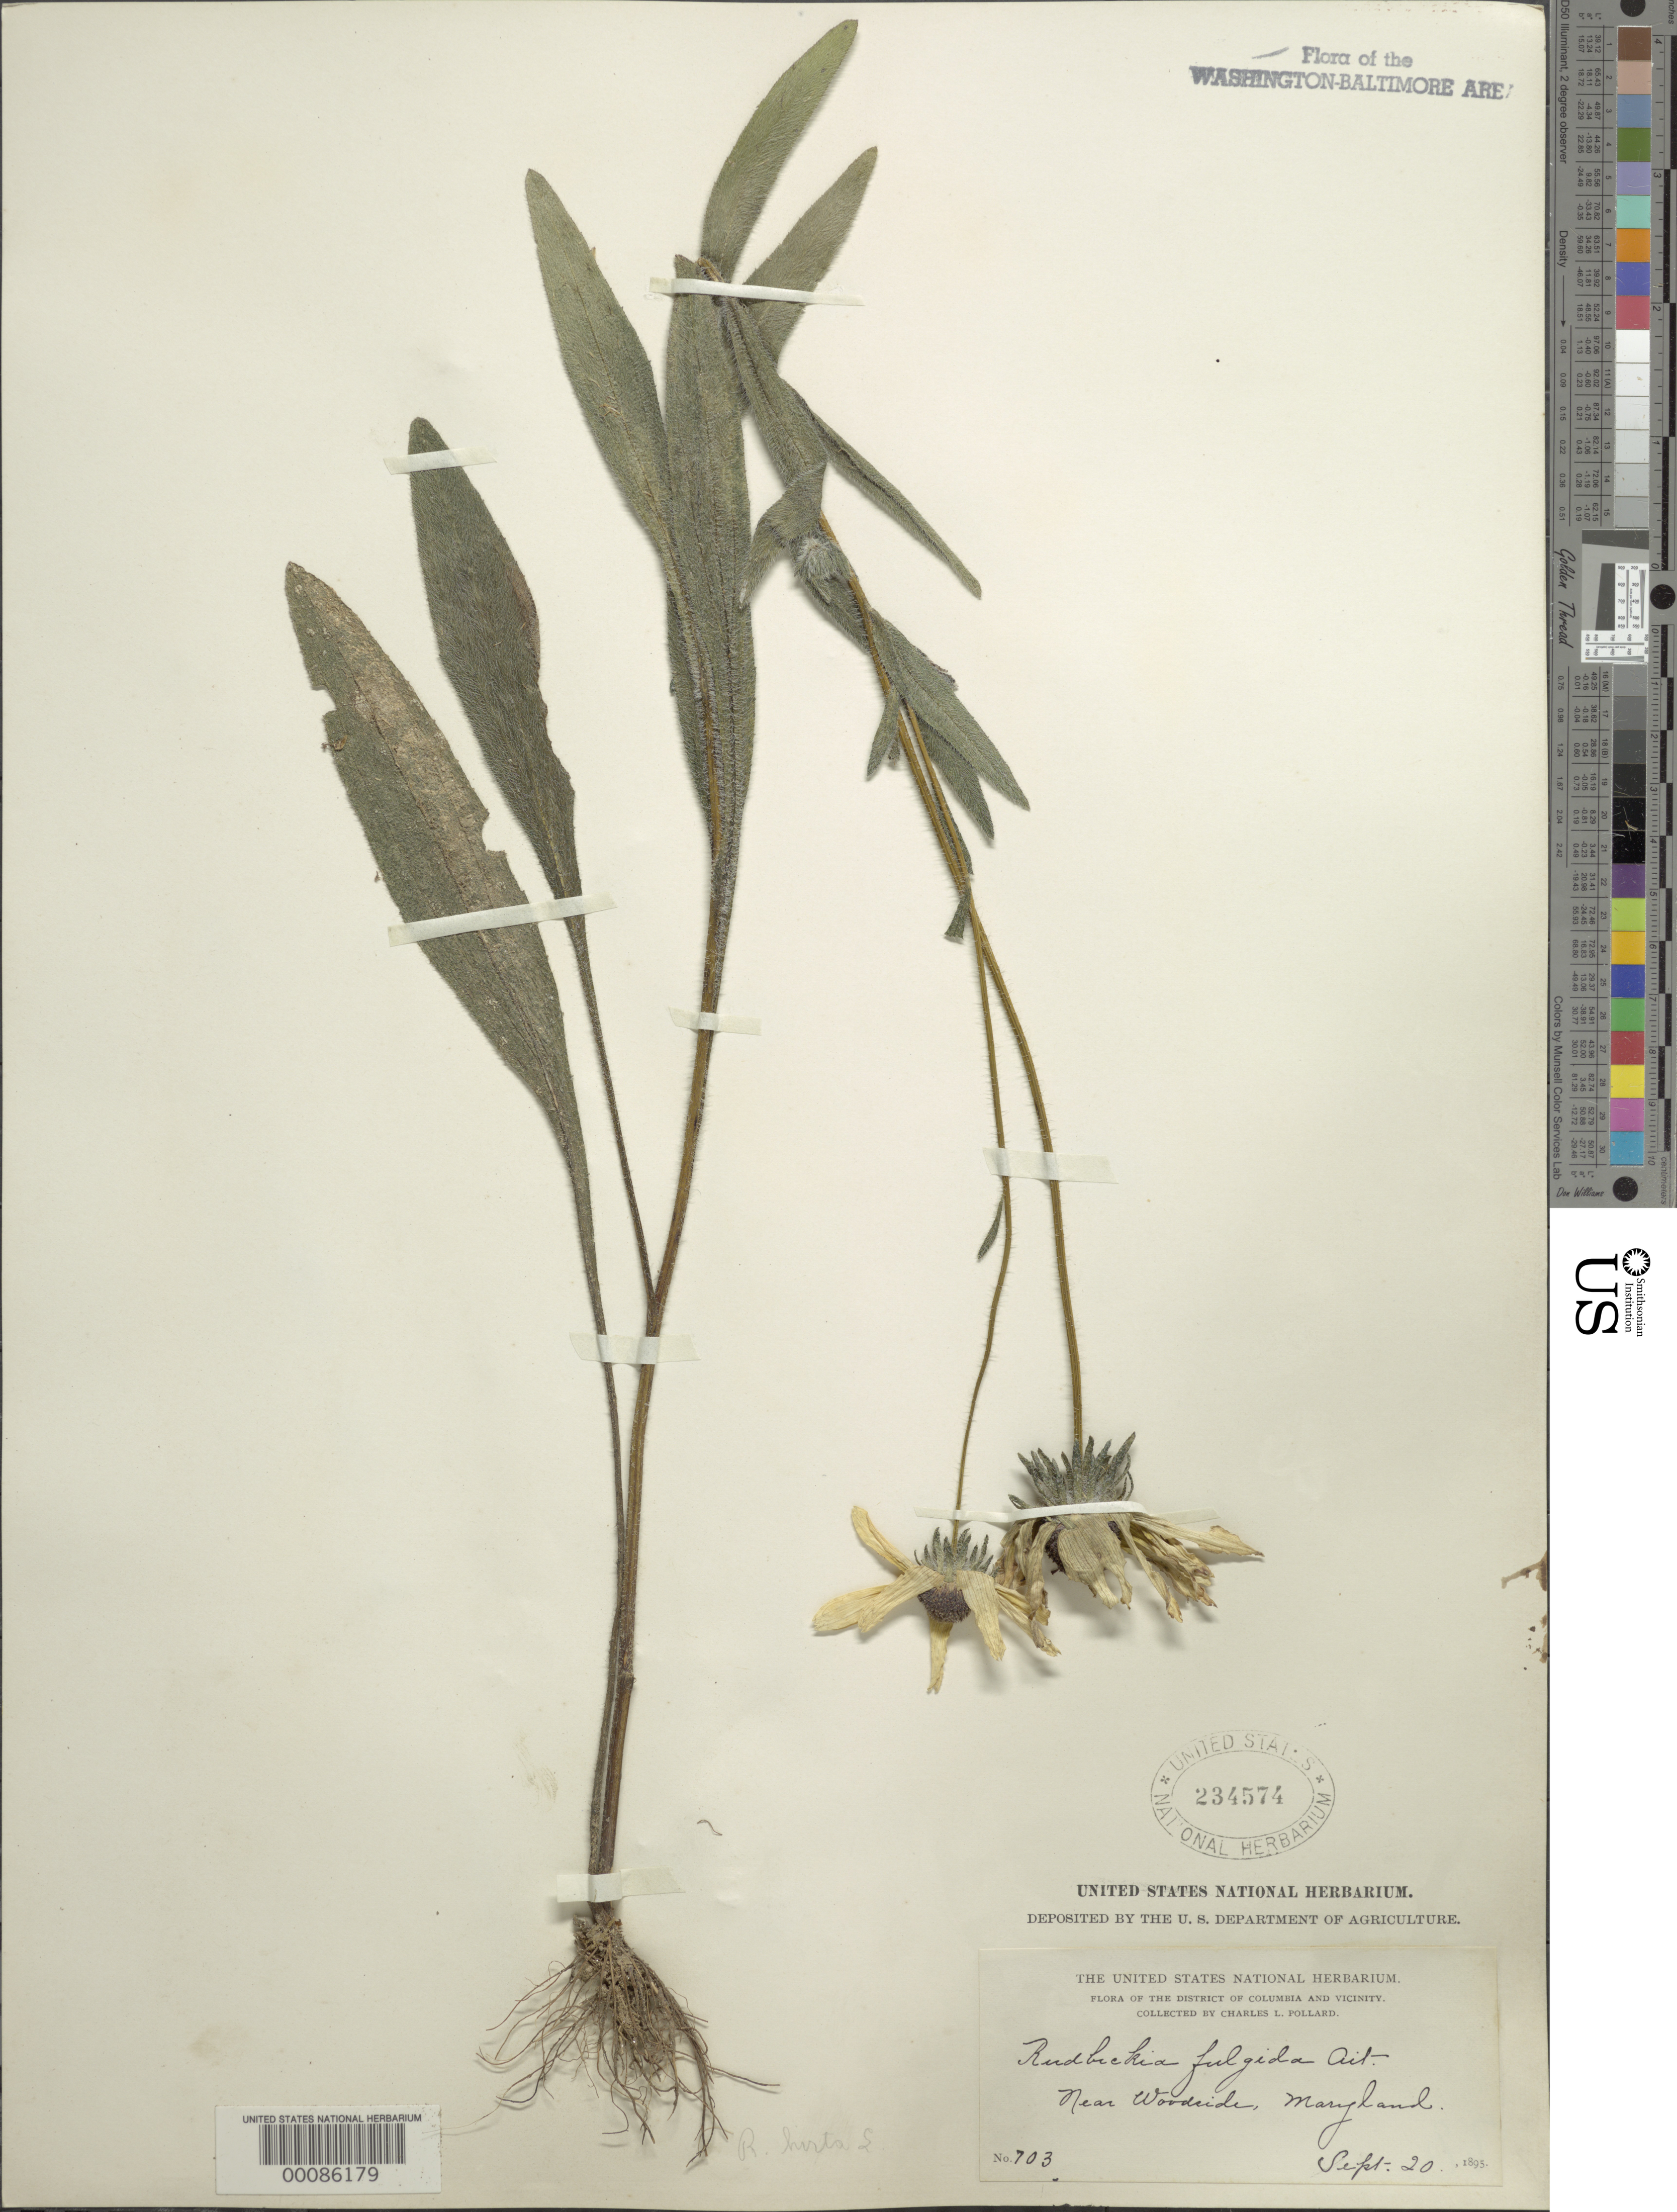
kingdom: Plantae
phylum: Tracheophyta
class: Magnoliopsida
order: Asterales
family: Asteraceae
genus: Rudbeckia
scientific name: Rudbeckia hirta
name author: L.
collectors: C. L. Pollard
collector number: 703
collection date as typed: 20 Sep 1895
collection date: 1895-09-20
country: United States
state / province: Maryland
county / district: Montgomery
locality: Near Woodside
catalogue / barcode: US 234574